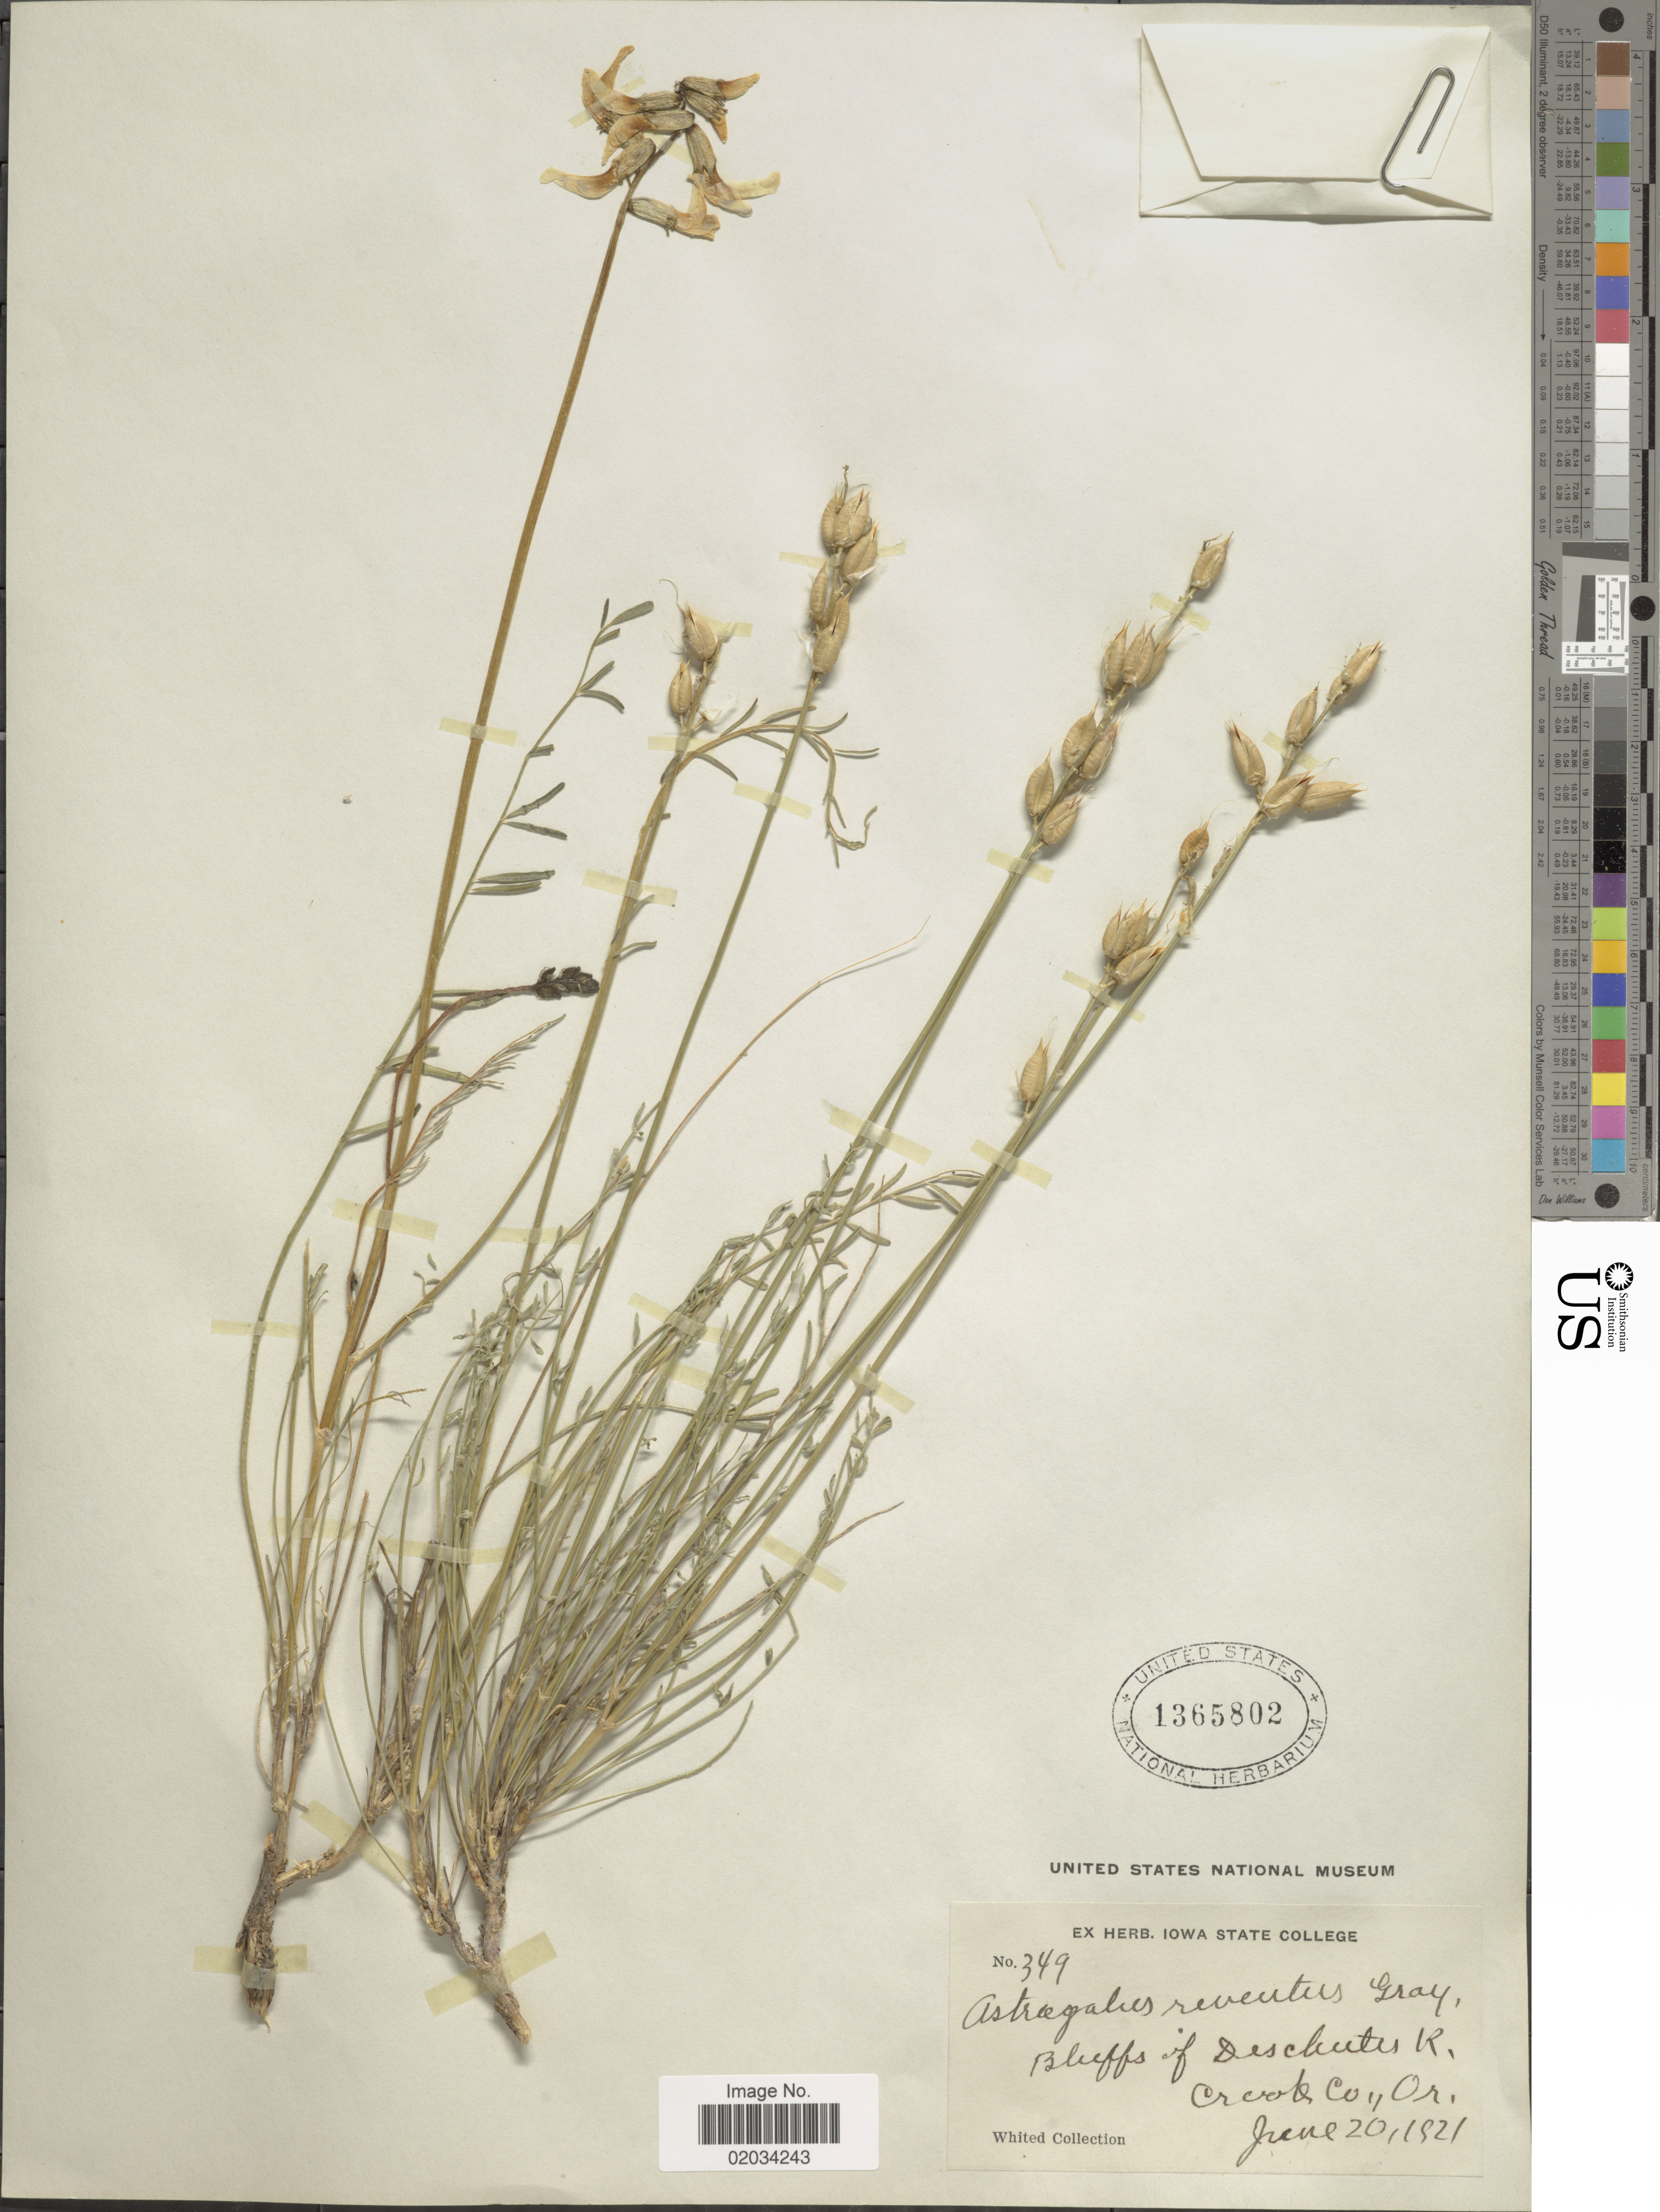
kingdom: Plantae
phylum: Tracheophyta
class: Magnoliopsida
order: Fabales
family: Fabaceae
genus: Astragalus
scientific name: Astragalus reventiformis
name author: (Rydb.) Barneby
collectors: Whited Collection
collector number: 349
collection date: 1921-06-20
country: United States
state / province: Oregon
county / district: Crook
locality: Bluffs of Deschutes R., Crook Co., Or.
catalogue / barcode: US 1365802